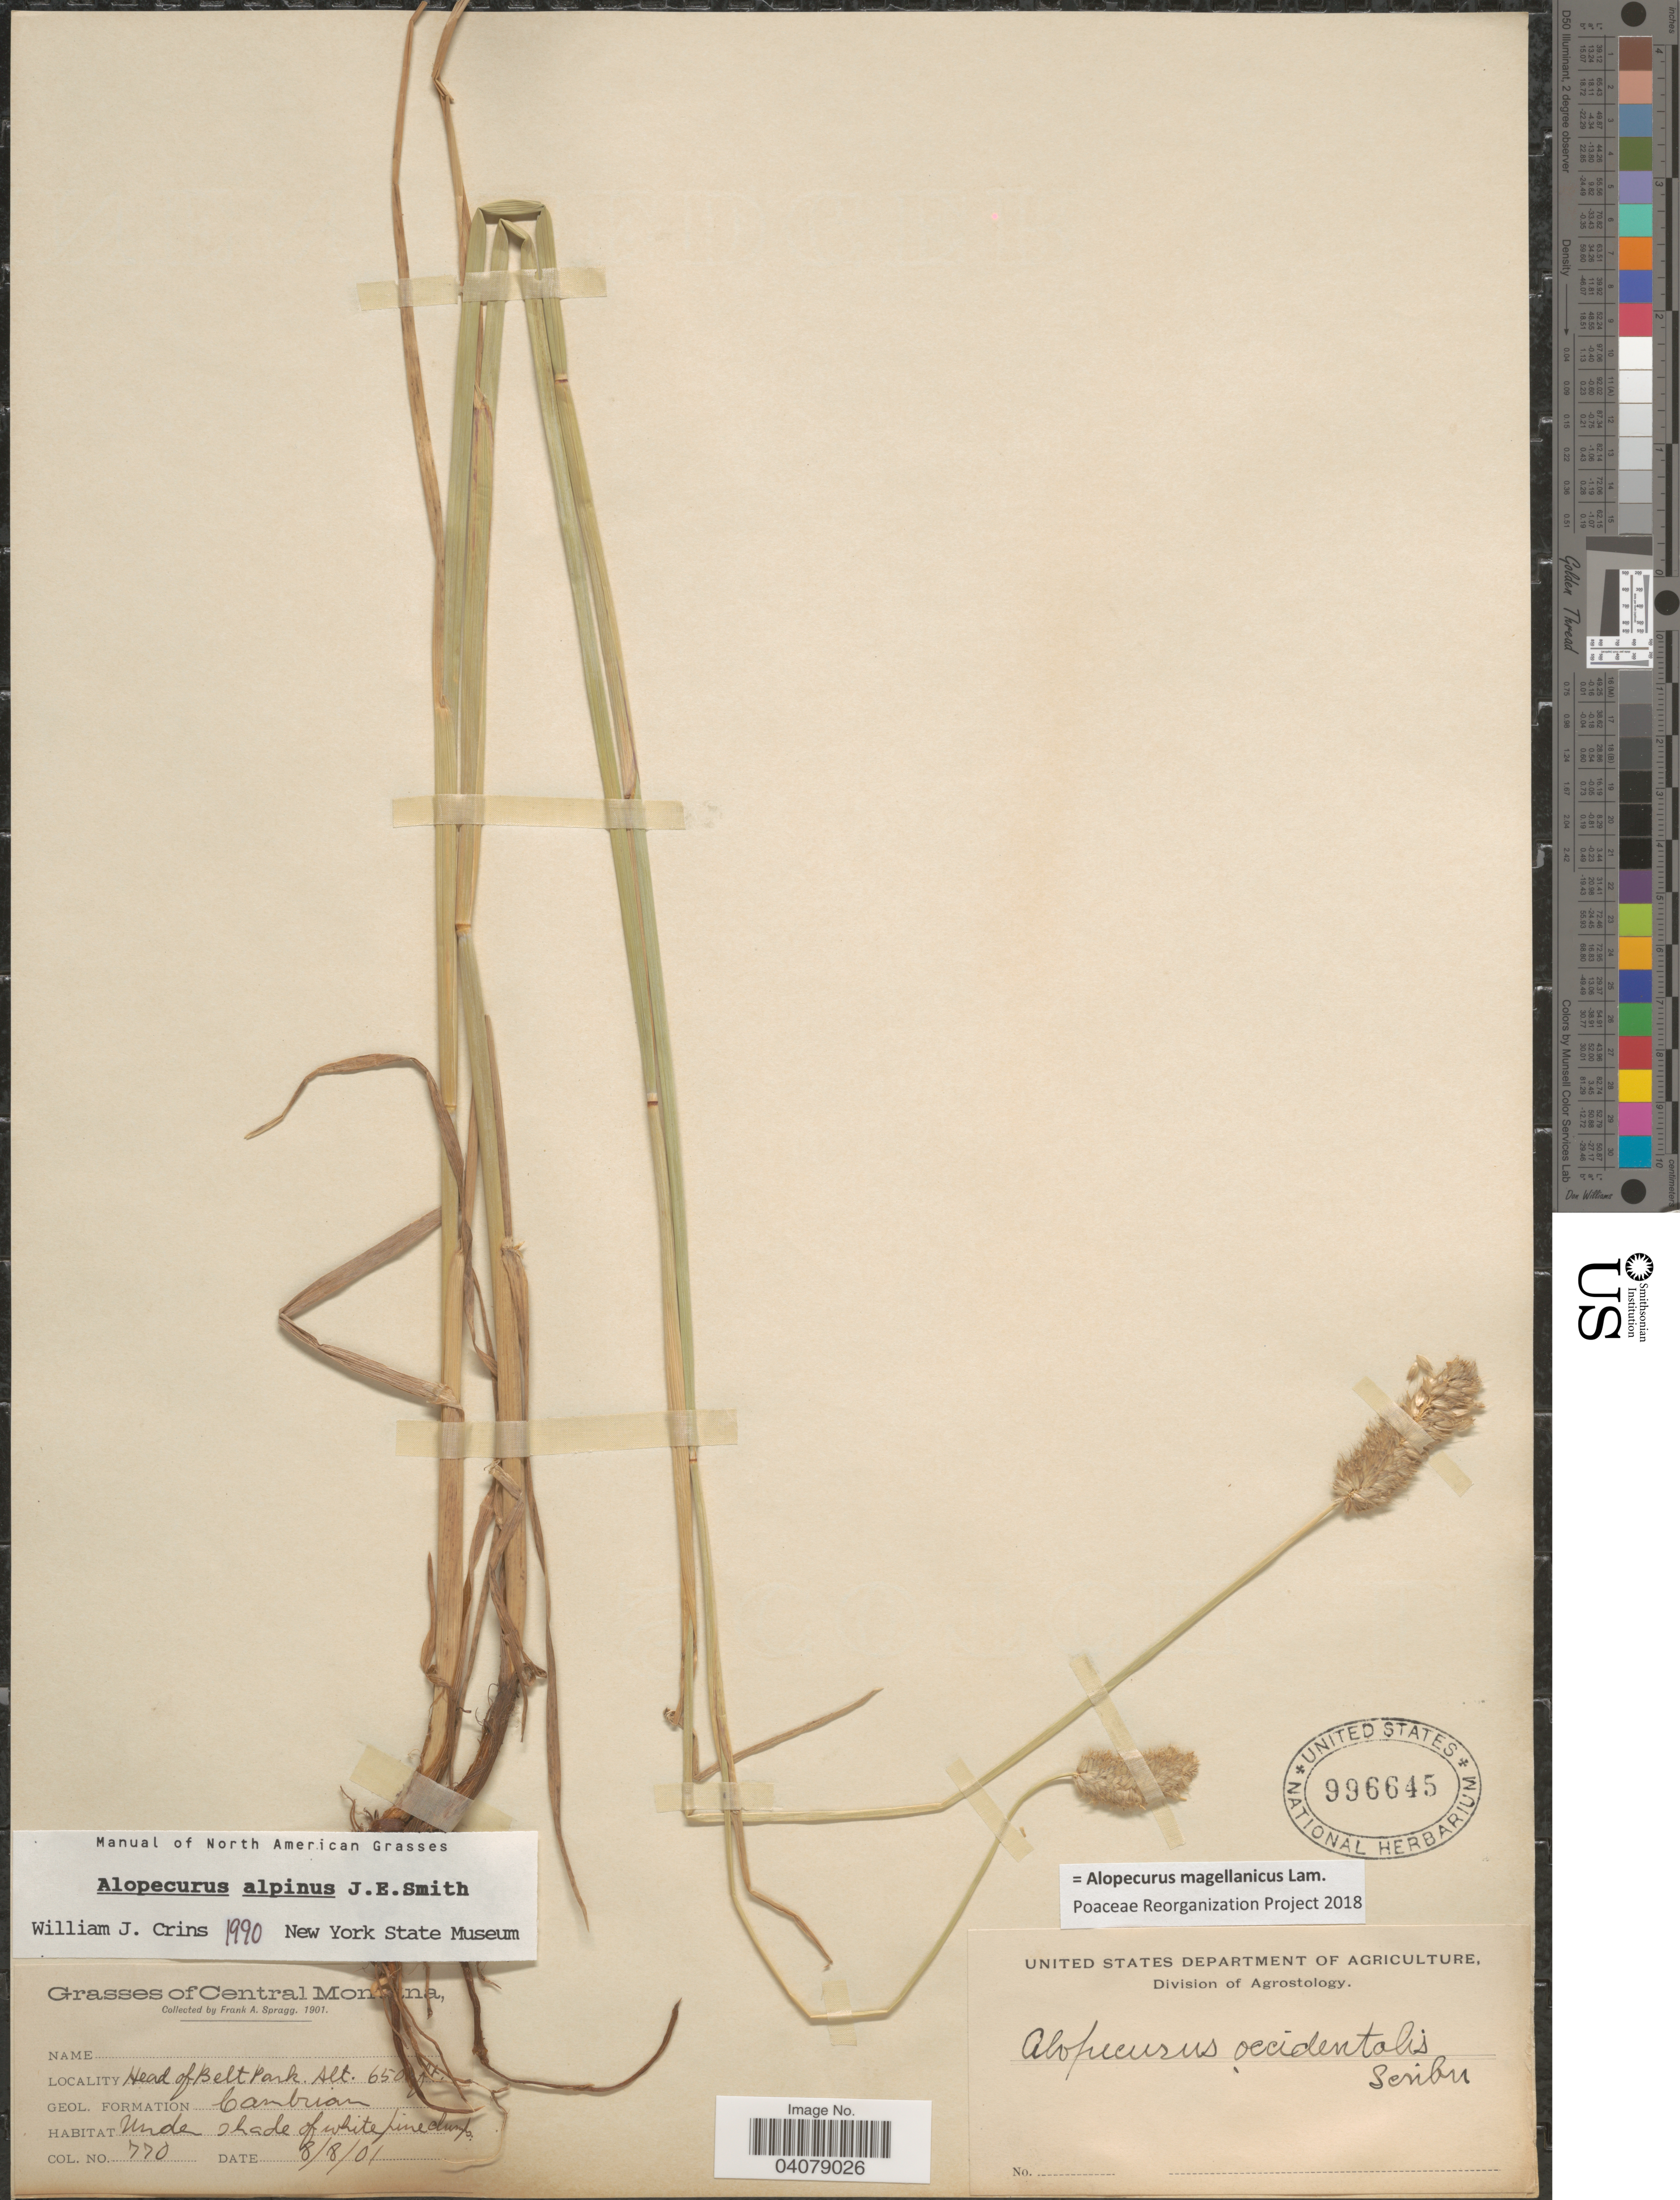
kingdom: Plantae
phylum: Tracheophyta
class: Liliopsida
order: Poales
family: Poaceae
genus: Alopecurus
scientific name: Alopecurus magellanicus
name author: Lam.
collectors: F. Spragg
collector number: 770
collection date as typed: Transcribed d/m/y: 8/8/1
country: United States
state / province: Montana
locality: Central Montana. Cambrian.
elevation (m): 198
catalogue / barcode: US 996645